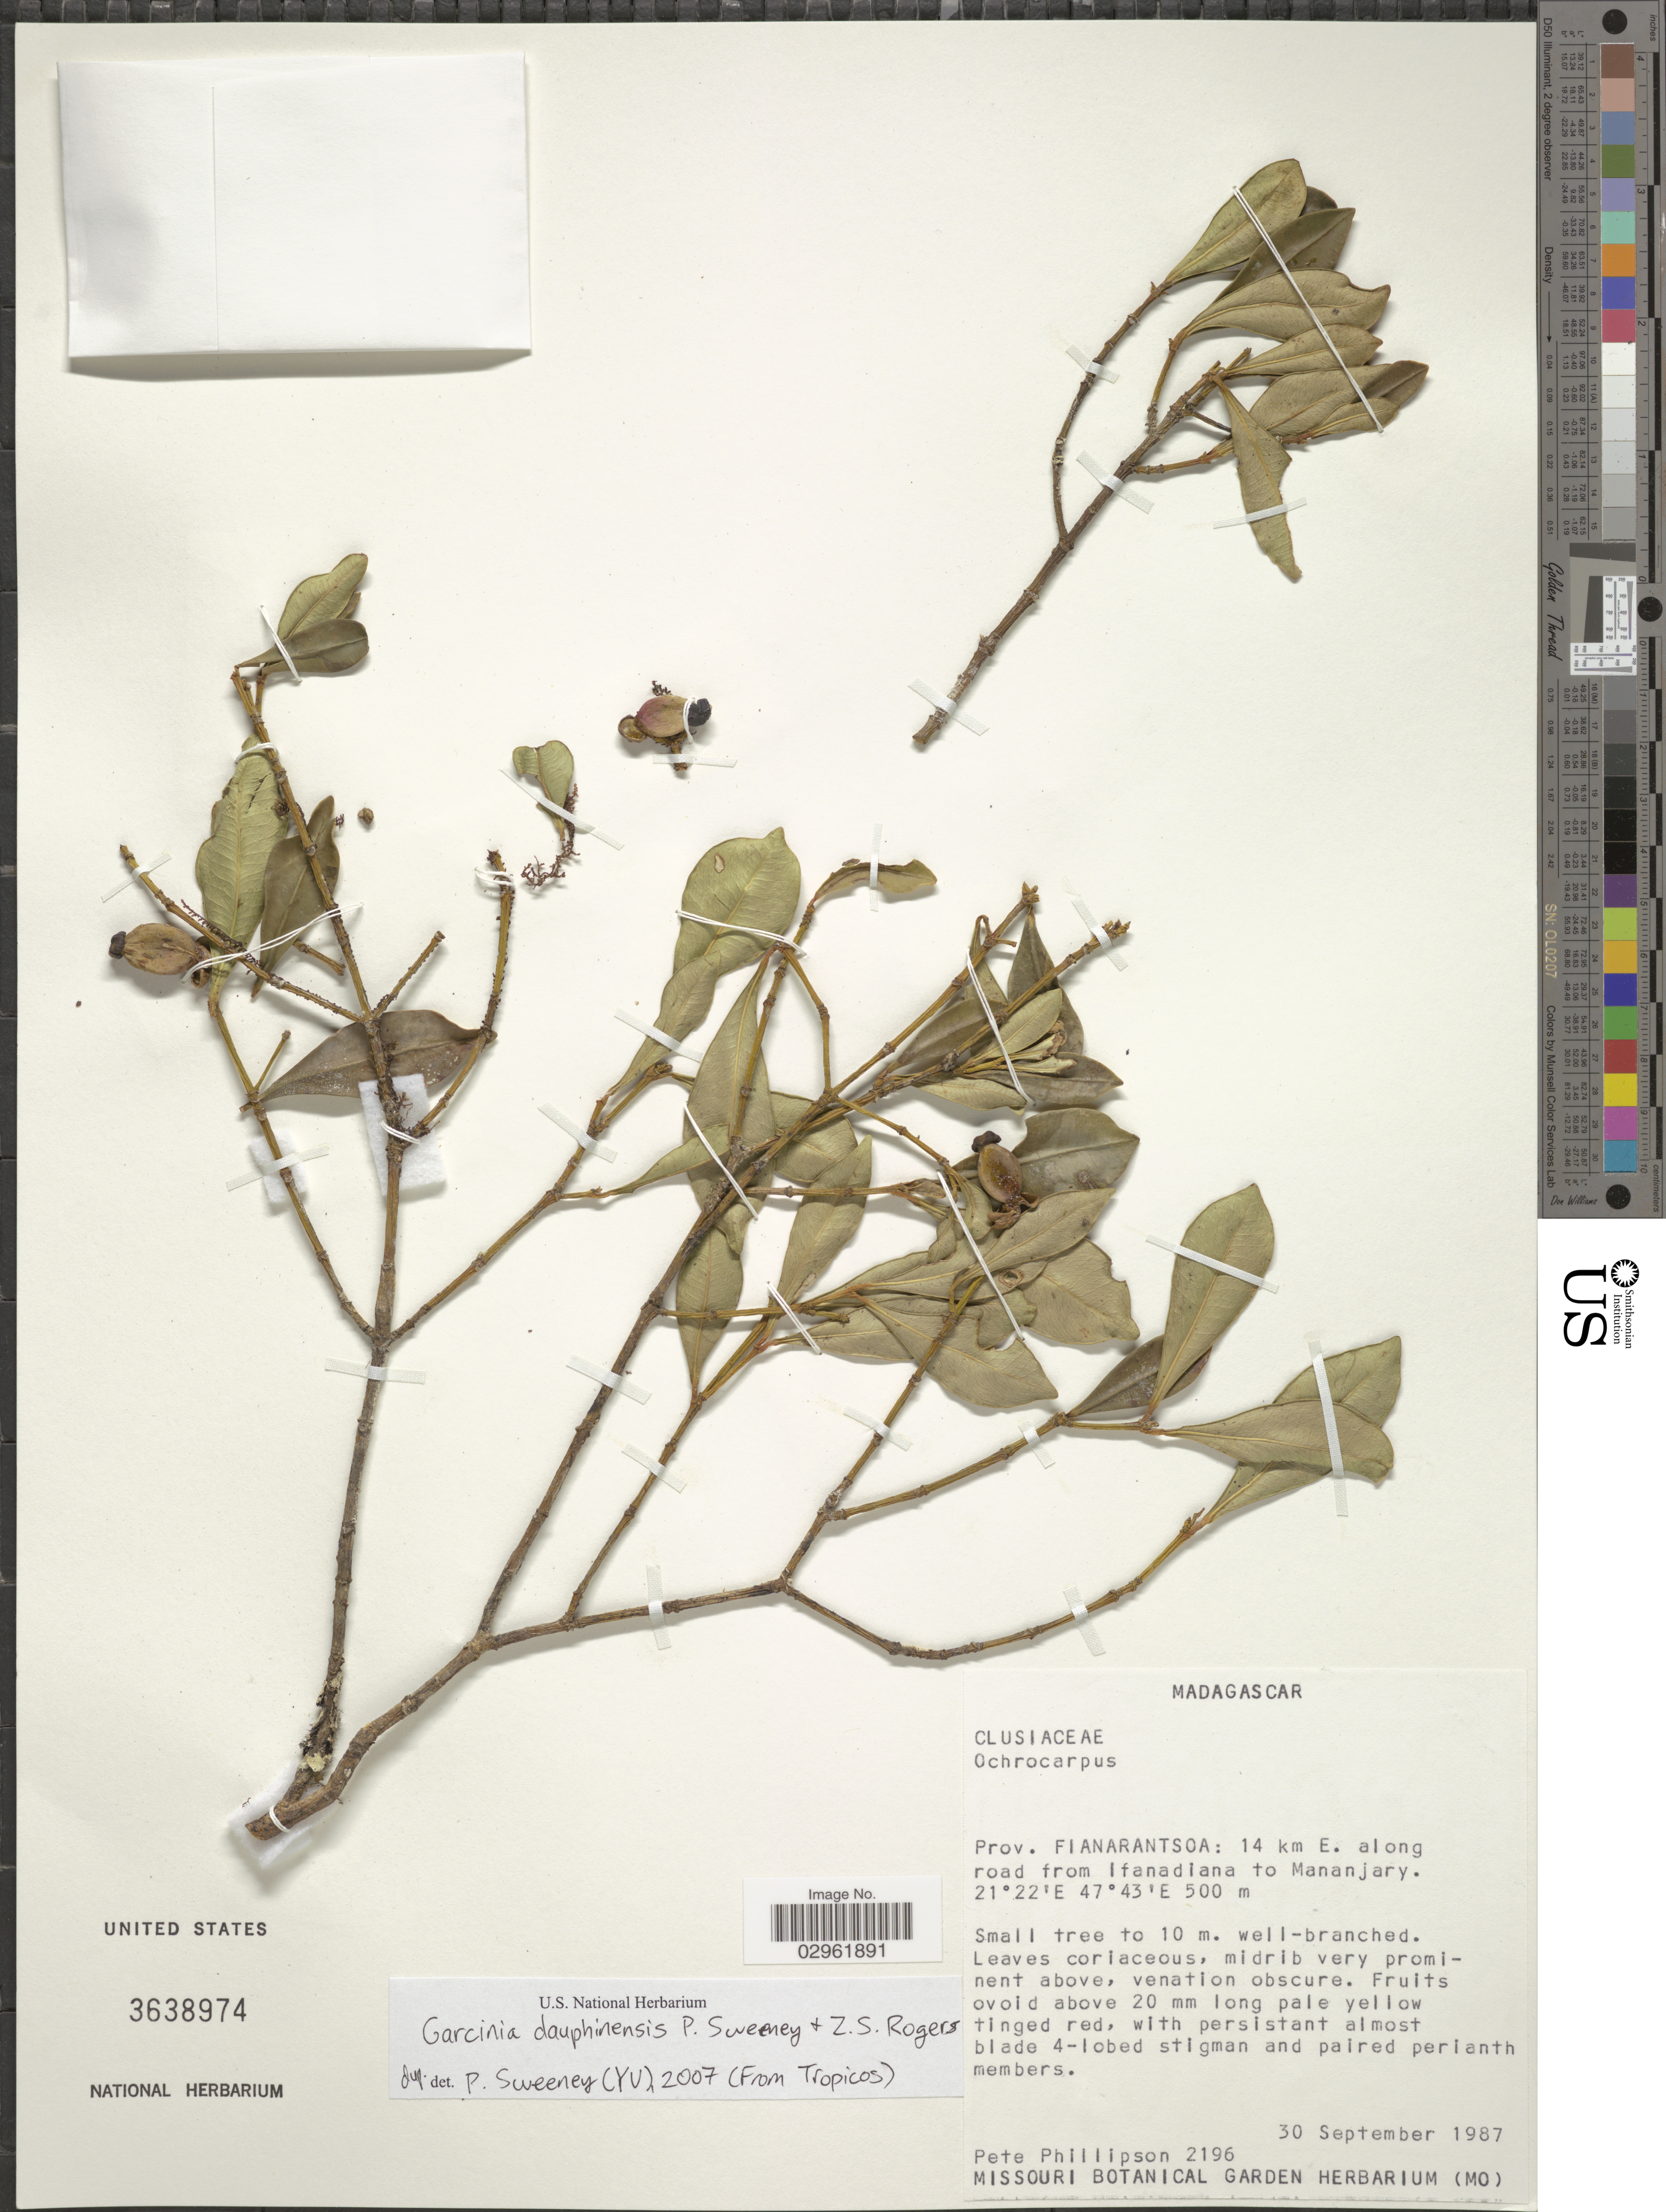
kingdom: Plantae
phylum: Tracheophyta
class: Magnoliopsida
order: Malpighiales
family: Clusiaceae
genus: Garcinia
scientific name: Garcinia dauphinensis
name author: P.W. Sweeney & Z.S. Rogers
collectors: P. B. Phillipson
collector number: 2196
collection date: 1987-09-30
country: Madagascar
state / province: Vatovavy Fitovinany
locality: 14 km E. along road from Ifanadiana to Mananjary.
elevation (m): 500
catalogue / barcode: US 3638974